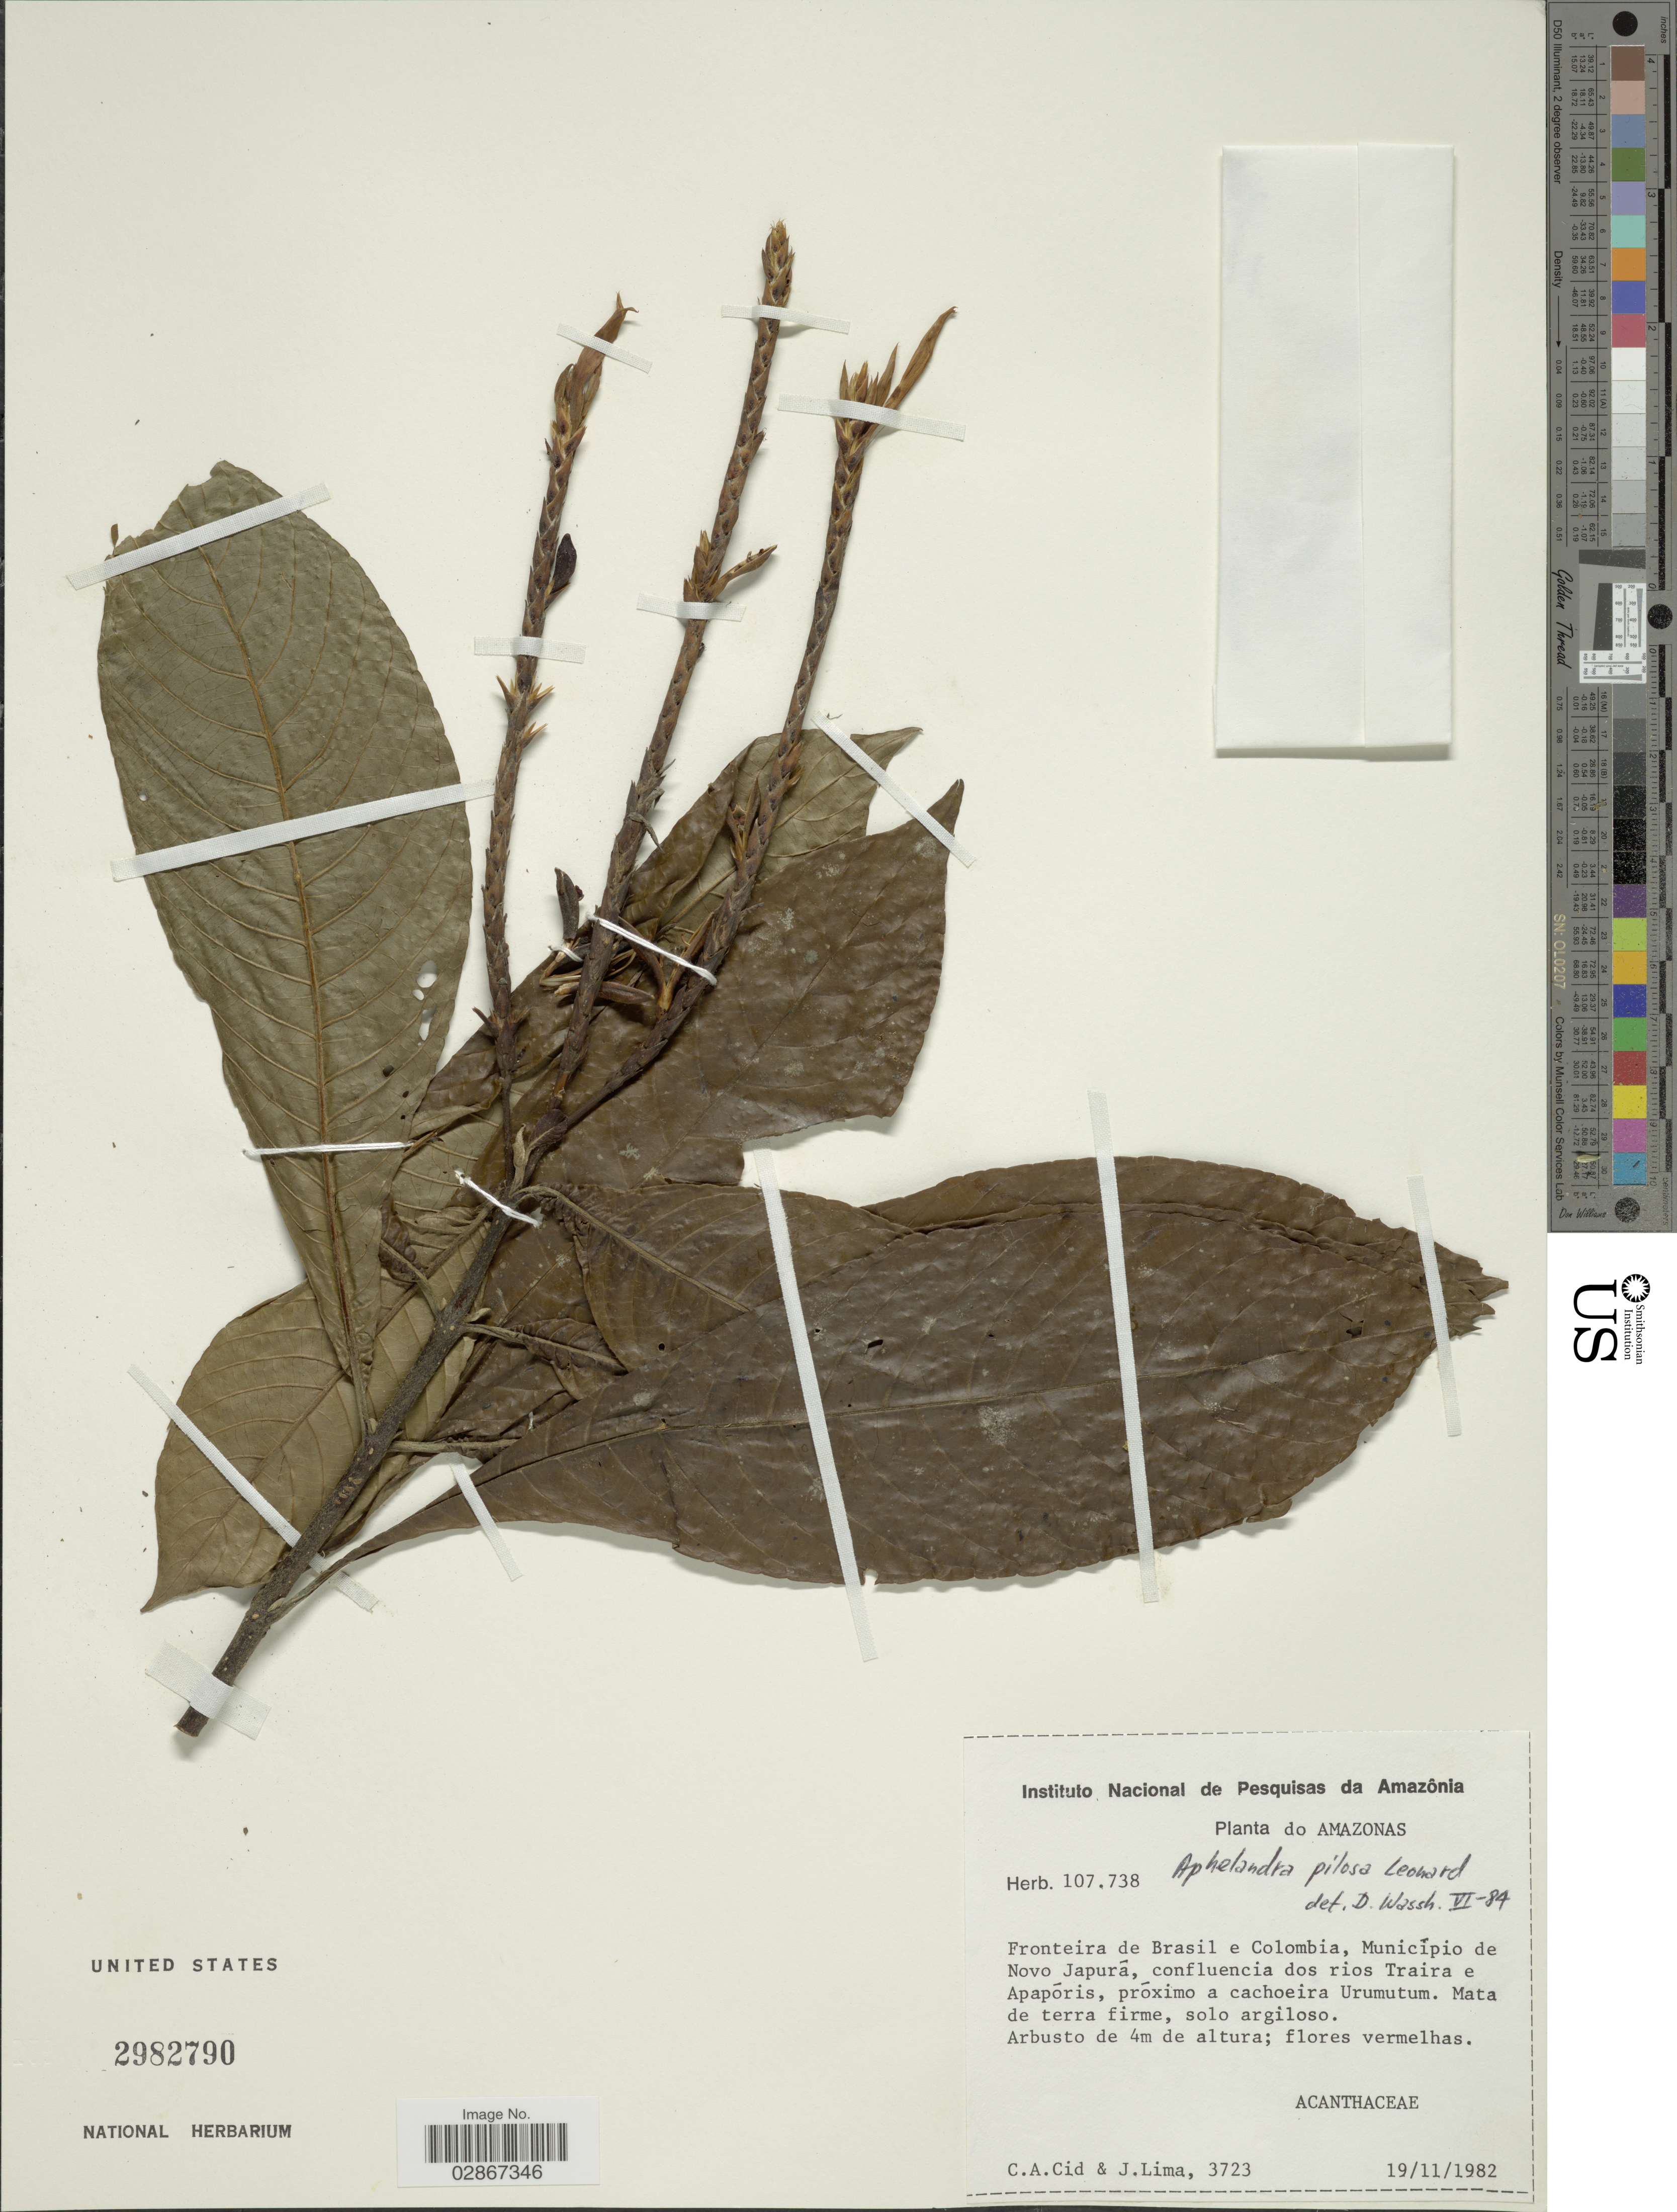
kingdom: Plantae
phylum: Tracheophyta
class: Magnoliopsida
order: Lamiales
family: Acanthaceae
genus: Aphelandra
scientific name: Aphelandra macrostachya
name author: Nees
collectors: C. A. Cid Ferreira & J. Lima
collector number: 3723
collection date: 1982-11-19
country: Colombia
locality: Froniteira de Brasil e Colombia, Município de Novo Japurá, confluencia dos rios Traira e Apapóris, próximo a cachoeira Urumutum. Matta de terra firme.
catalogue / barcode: US 2982790